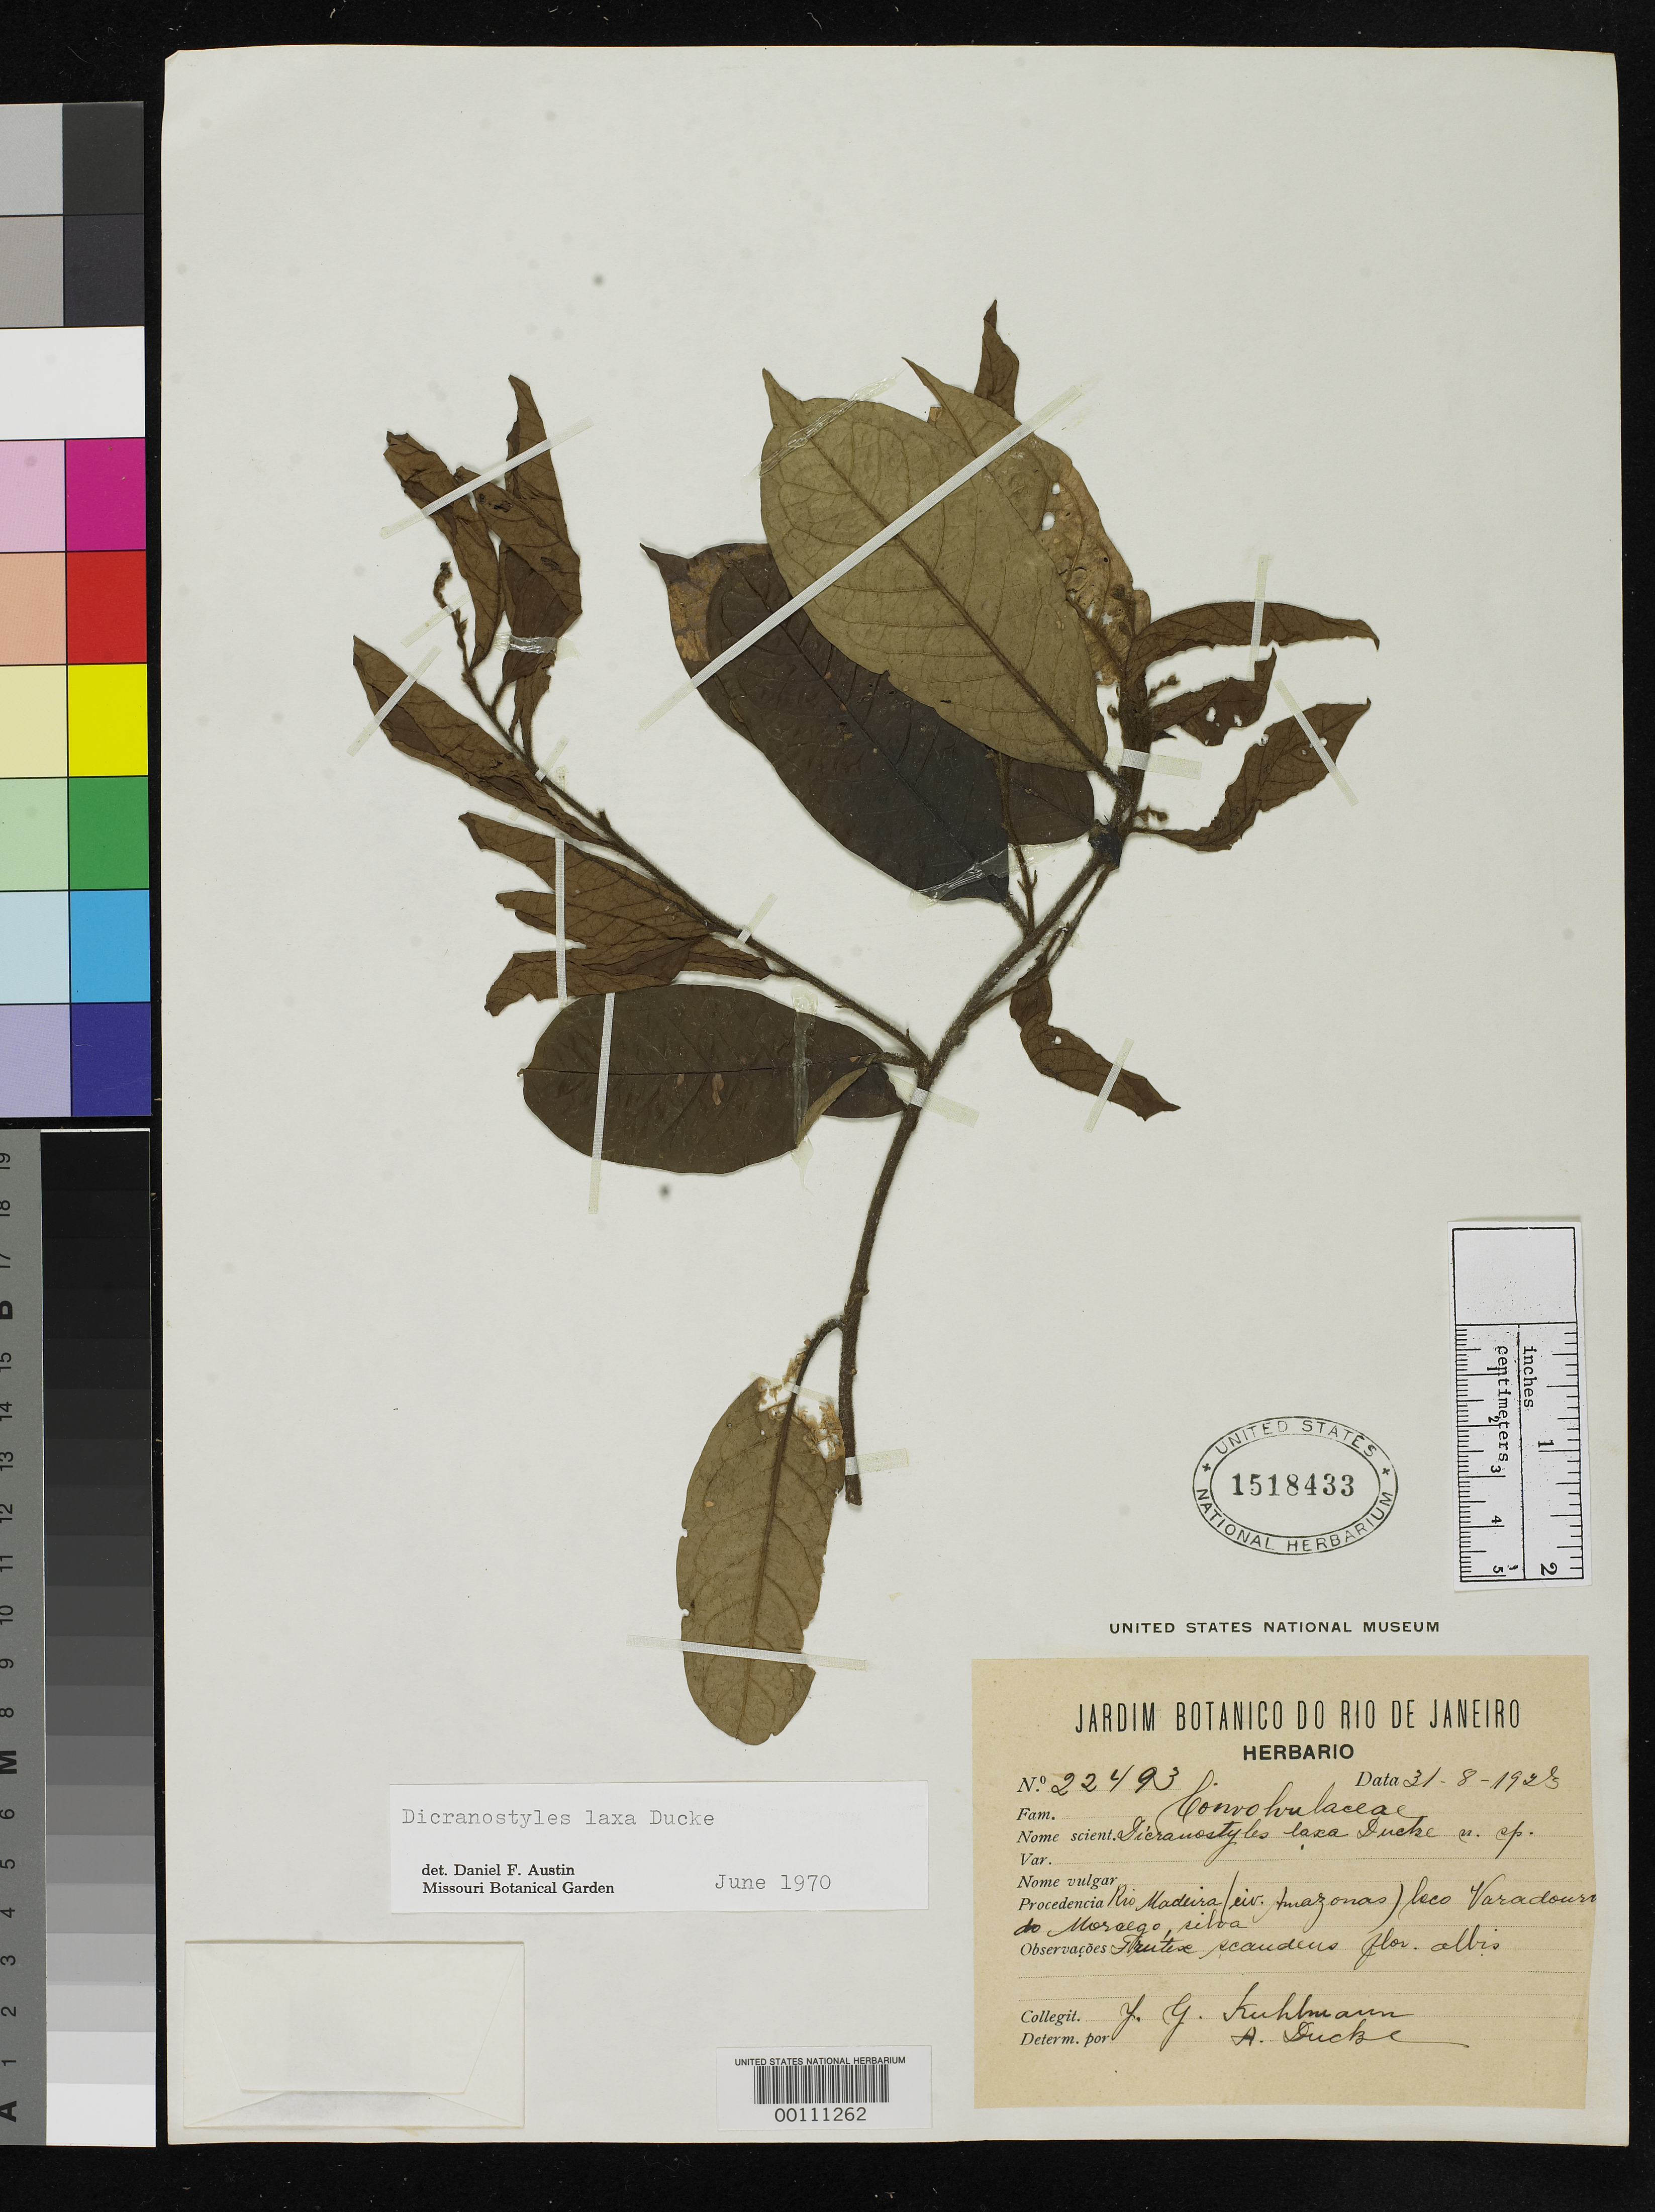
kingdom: Plantae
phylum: Tracheophyta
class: Magnoliopsida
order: Solanales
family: Convolvulaceae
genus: Dicranostyles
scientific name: Dicranostyles laxa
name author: Ducke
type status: Isotype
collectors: J. G. Kuhlmann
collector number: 22493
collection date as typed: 31 Aug 1923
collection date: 1923-08-31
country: Brazil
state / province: Amazonas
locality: Rio Madeira.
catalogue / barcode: US 1518433